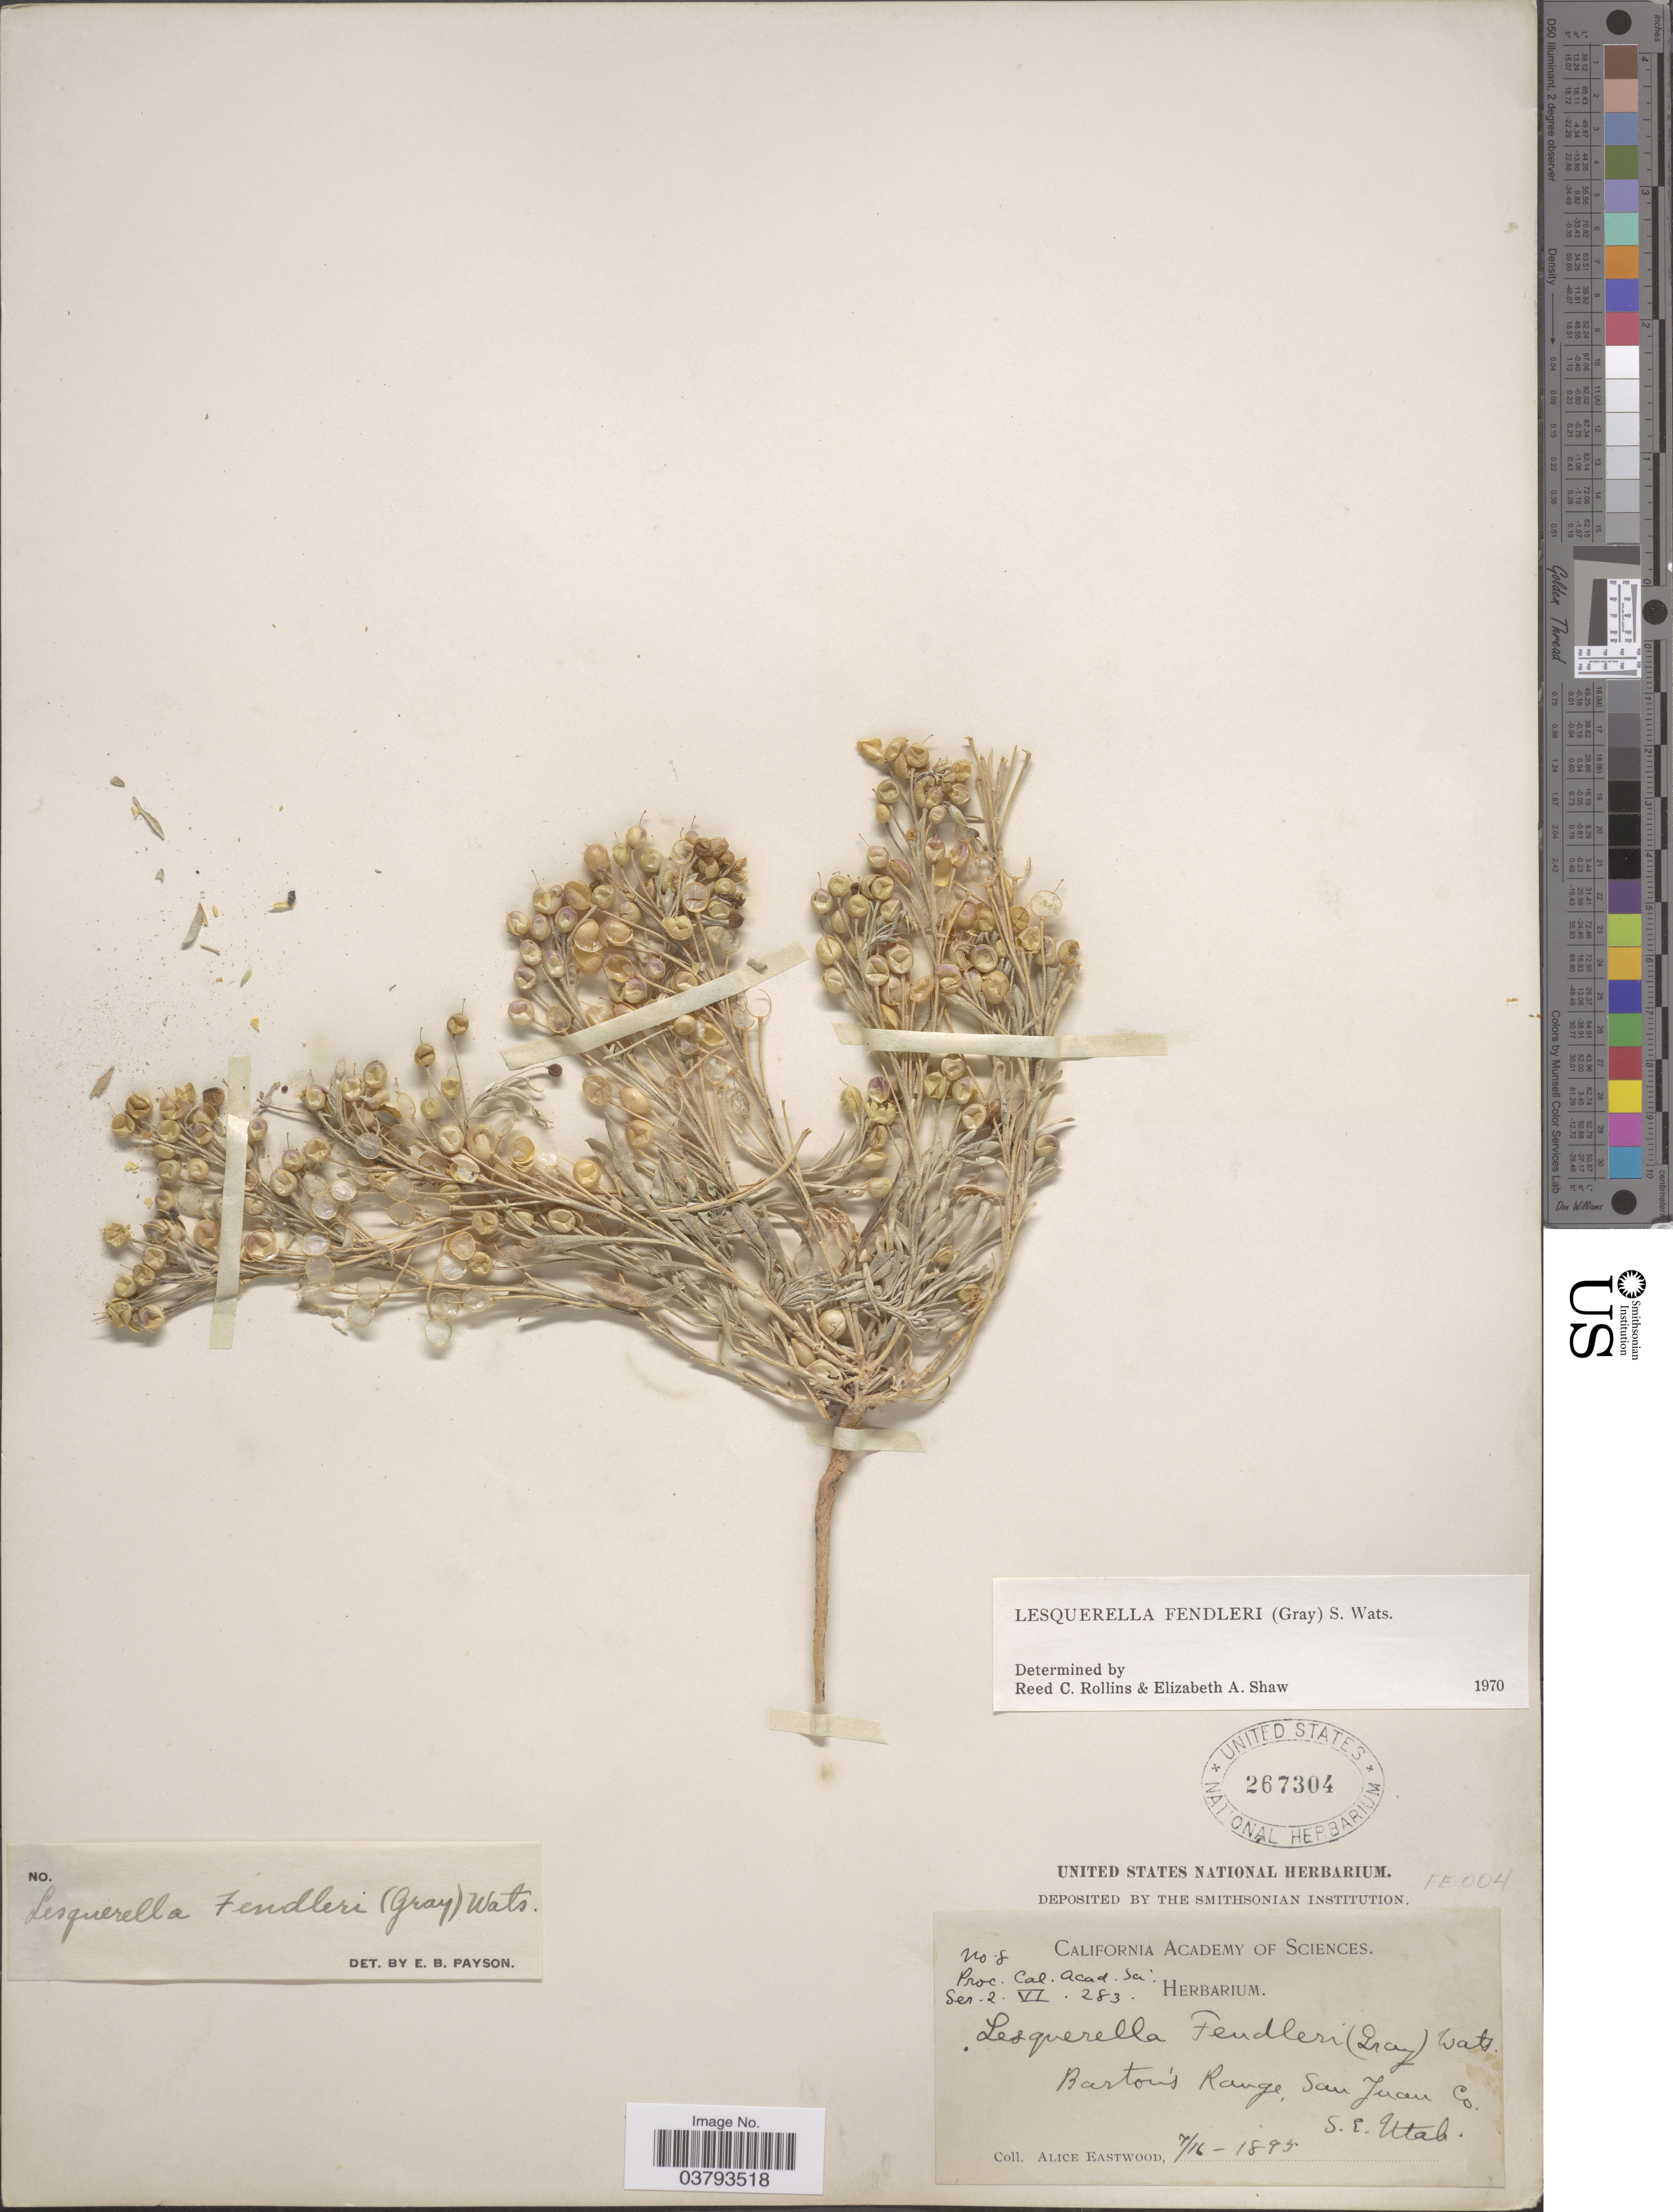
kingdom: Plantae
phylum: Tracheophyta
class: Magnoliopsida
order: Brassicales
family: Brassicaceae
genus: Lesquerella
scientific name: Lesquerella fendleri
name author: (A. Gray) S. Watson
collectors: A. Eastwood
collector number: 8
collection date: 1895-07-16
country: United States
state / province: Utah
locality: Barton's Range, San Juan Co. S.E. Utah.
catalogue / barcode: US 267304